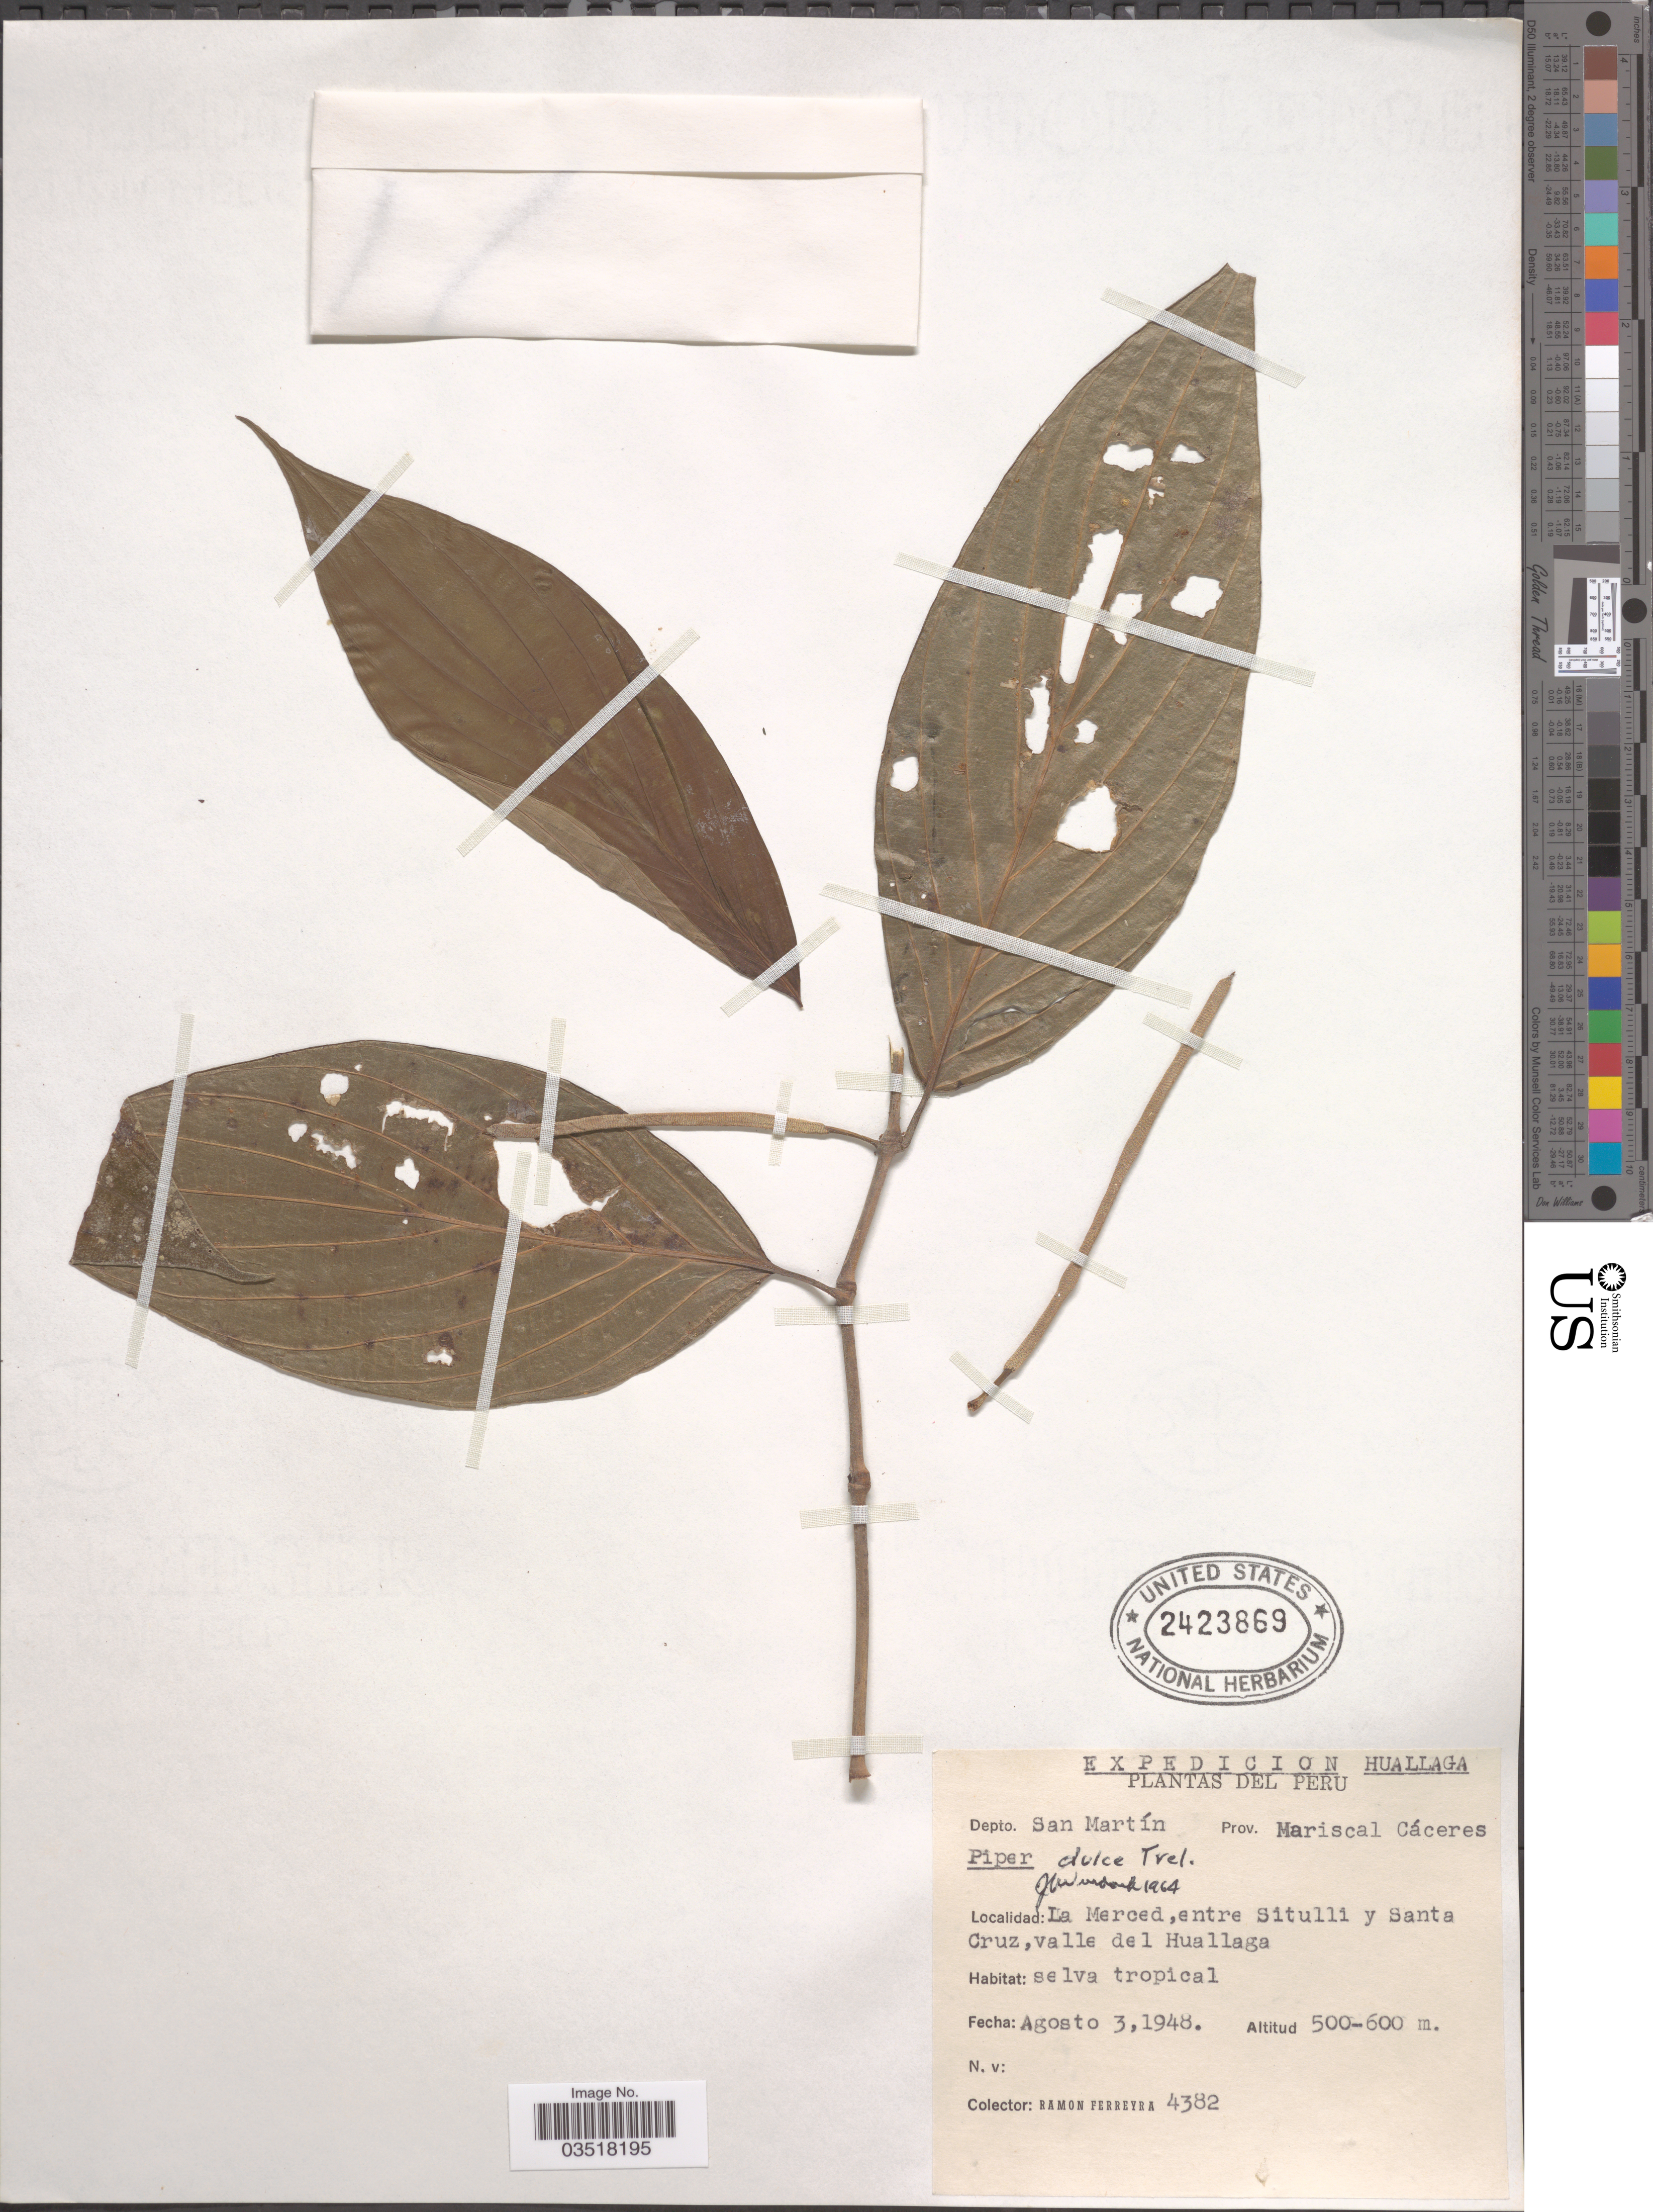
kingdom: Plantae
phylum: Tracheophyta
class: Magnoliopsida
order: Piperales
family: Piperaceae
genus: Piper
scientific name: Piper dulce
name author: Trel. in J.F. Macbr.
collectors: R. A. Ferreyra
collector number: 4382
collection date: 1948-08-03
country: Peru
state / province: San Martín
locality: Huallaga. Depto. San Martín. Prov. Mariscal Cáceres. La Merced, entre Situlli y Santa Cruz, valle del Huallaga.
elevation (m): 500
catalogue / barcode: US 2423869